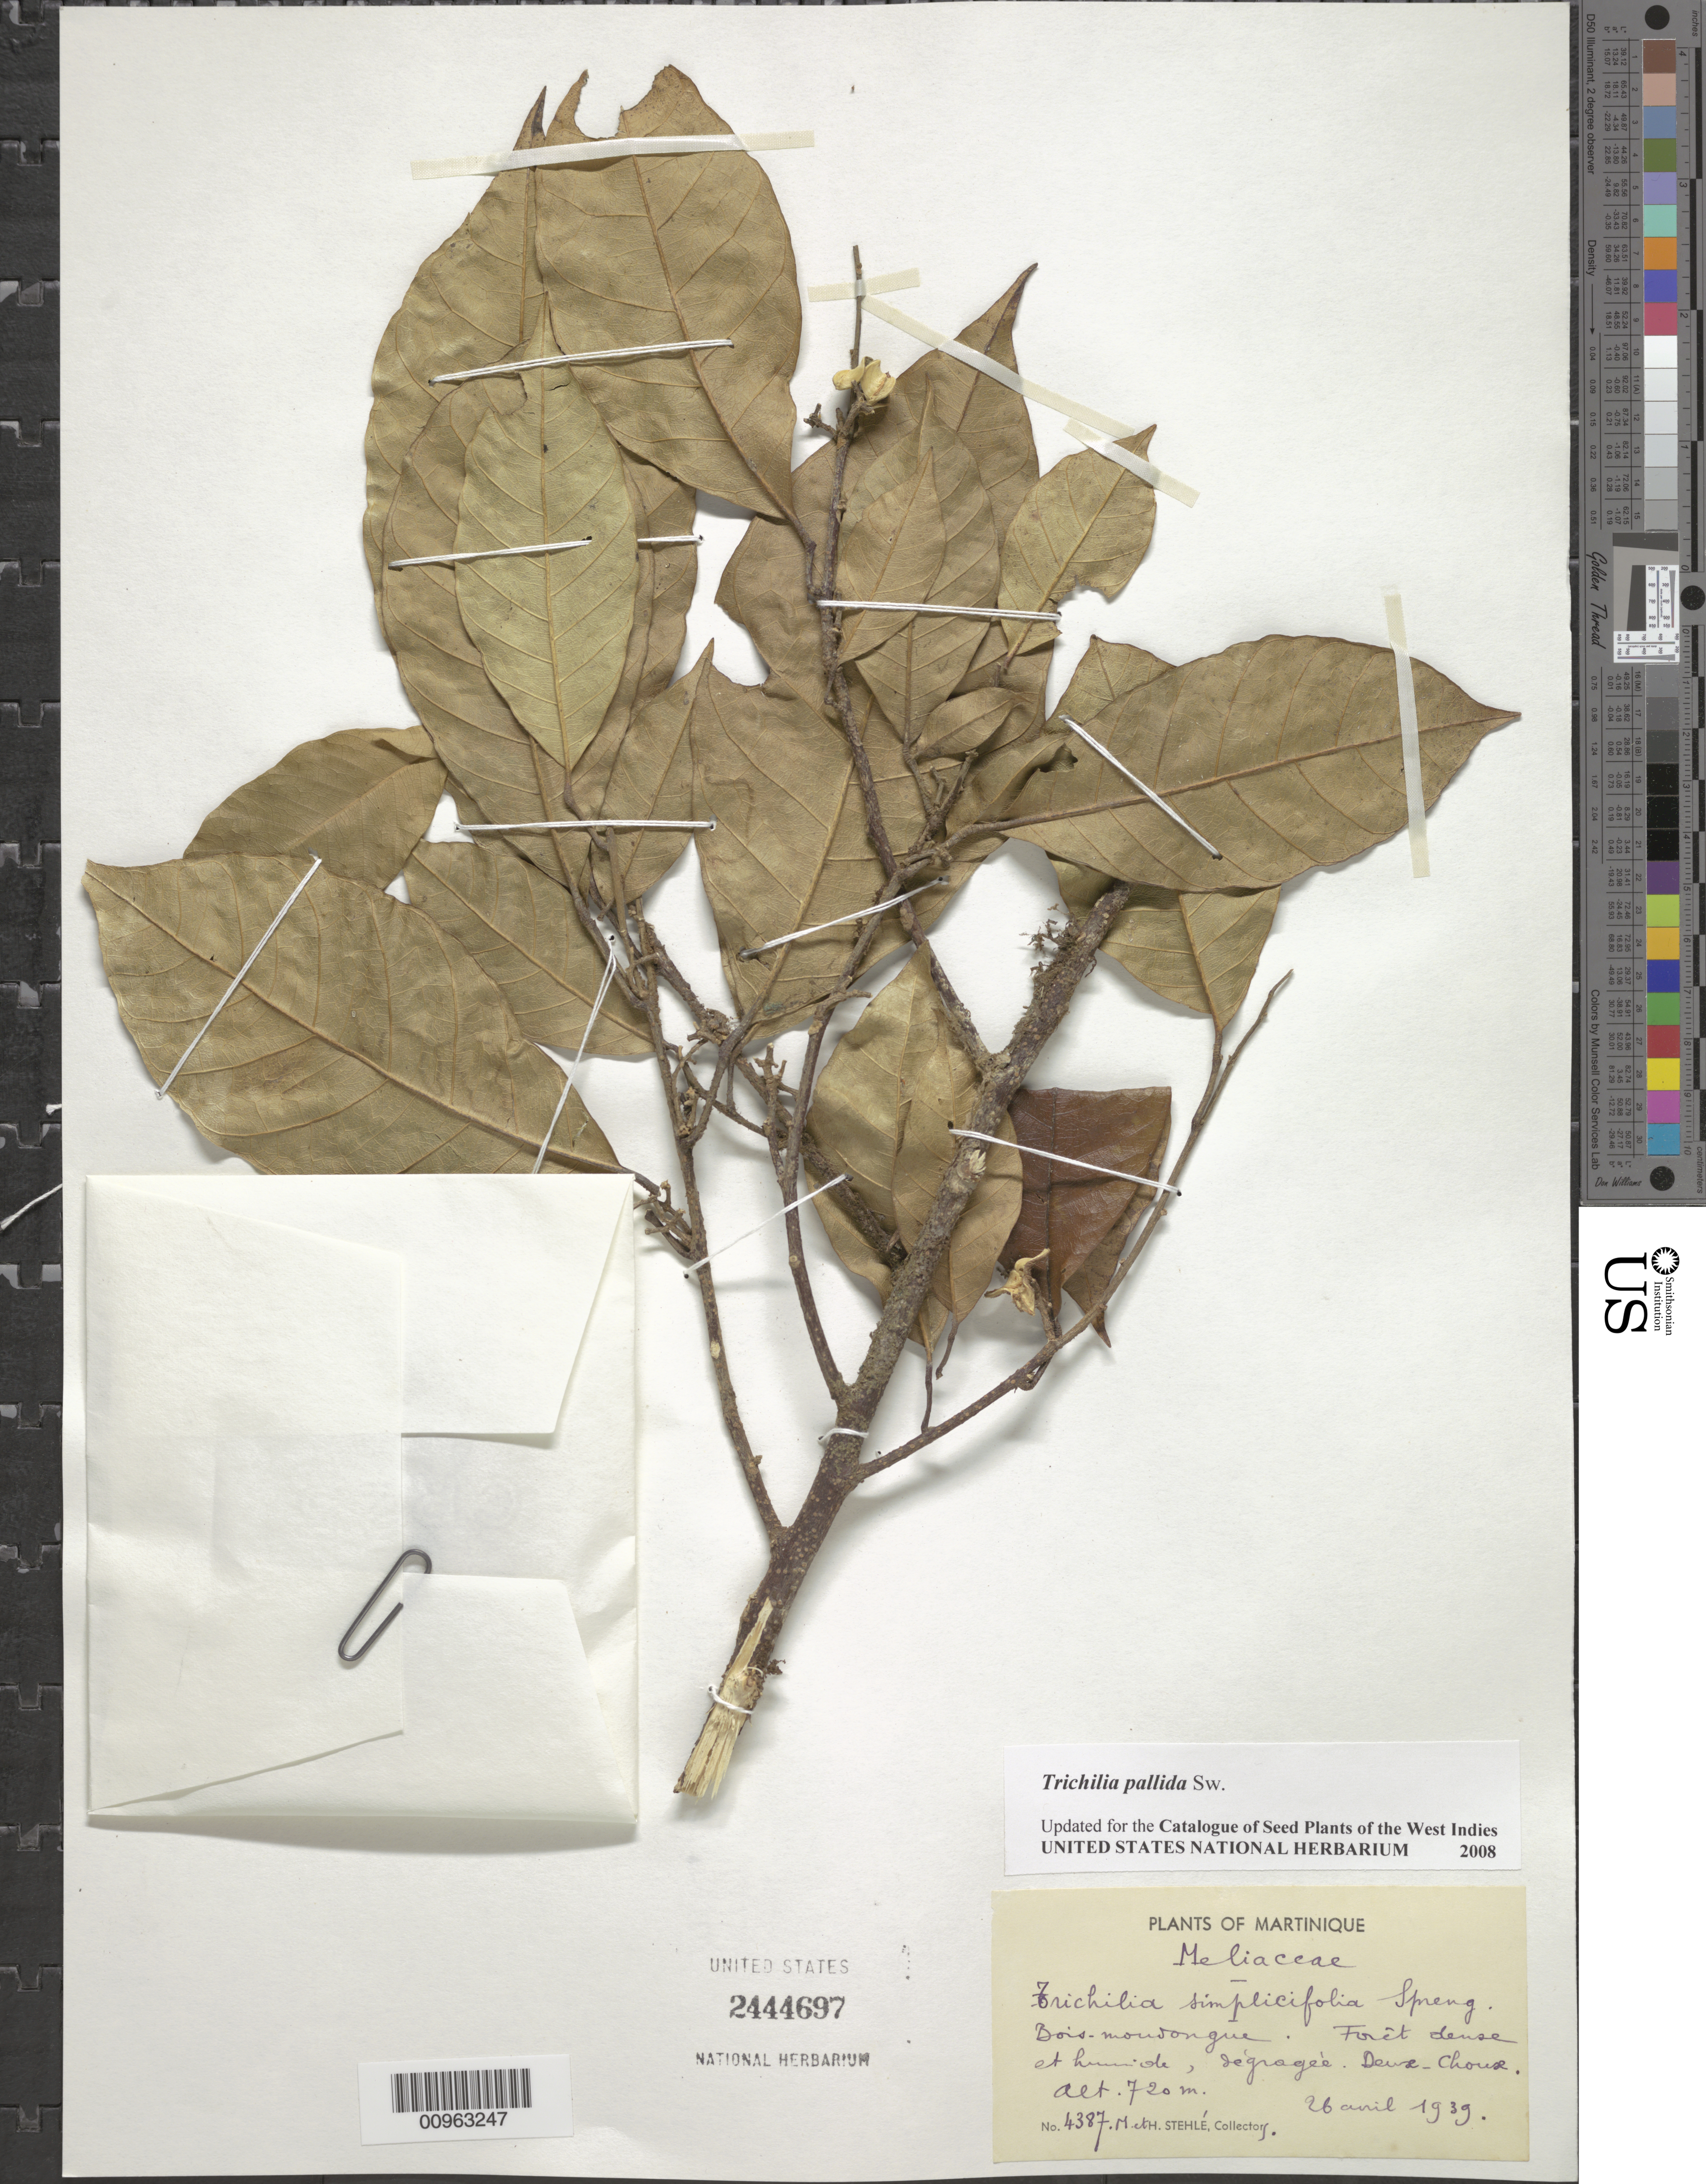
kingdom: Plantae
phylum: Tracheophyta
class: Magnoliopsida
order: Sapindales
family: Meliaceae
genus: Trichilia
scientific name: Trichilia pallida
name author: Sw.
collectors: H. Stehlé & M. Stehlé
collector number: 4387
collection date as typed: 26 Apr 1939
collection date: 1939-04-26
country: Martinique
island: Martinique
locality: Deux Choux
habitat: Fôret dense et humide, de'grageé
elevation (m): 720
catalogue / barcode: US 2444697